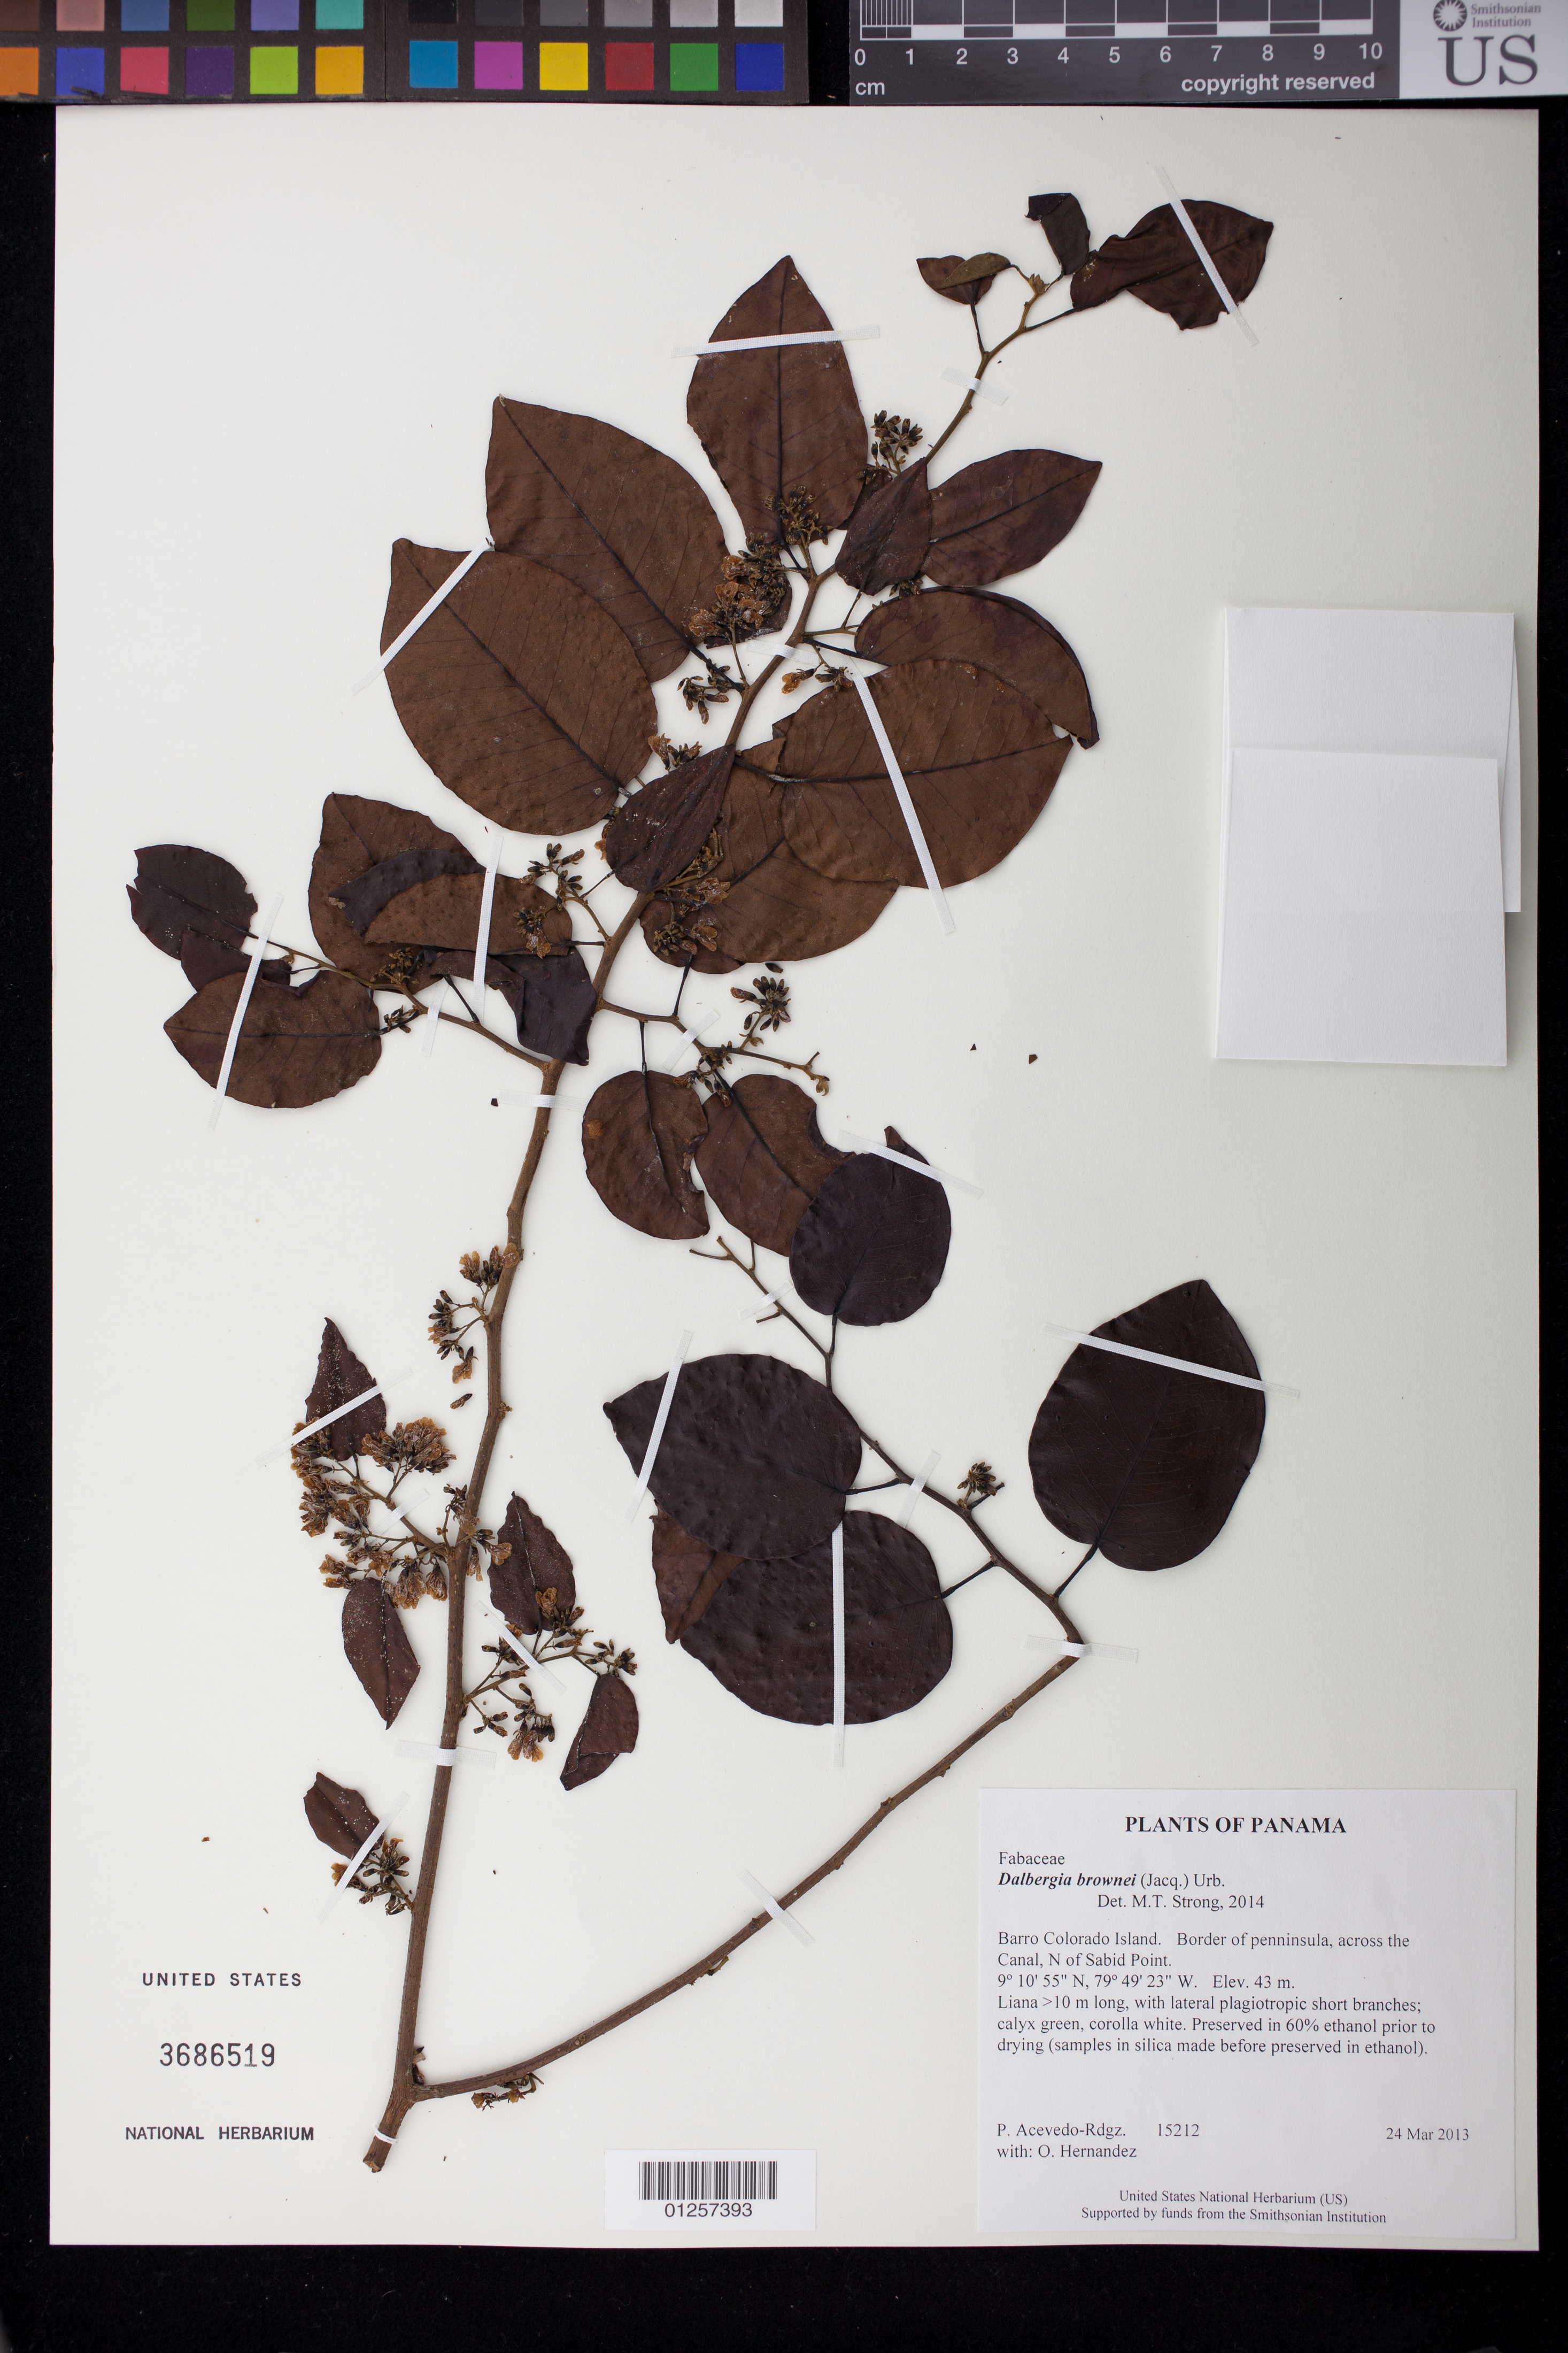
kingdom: Plantae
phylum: Tracheophyta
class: Magnoliopsida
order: Fabales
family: Fabaceae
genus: Dalbergia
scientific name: Dalbergia brownei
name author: (Jacq.) Schinz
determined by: Strong, M. T., (US), Smithsonian Institution - National Museum of Natural History (UNITED STATES)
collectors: P. Acevedo-Rodr. & O. Hernandez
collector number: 15212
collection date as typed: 24 Mar 2013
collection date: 2013-03-24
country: Panama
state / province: Panamá Oeste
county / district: Canal Zone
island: Barro Colorado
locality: Border of penninsula, across the Canal, N of Sabid Point.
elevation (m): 43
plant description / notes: US, PMA. SCZ, NY, MO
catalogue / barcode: US 3686519